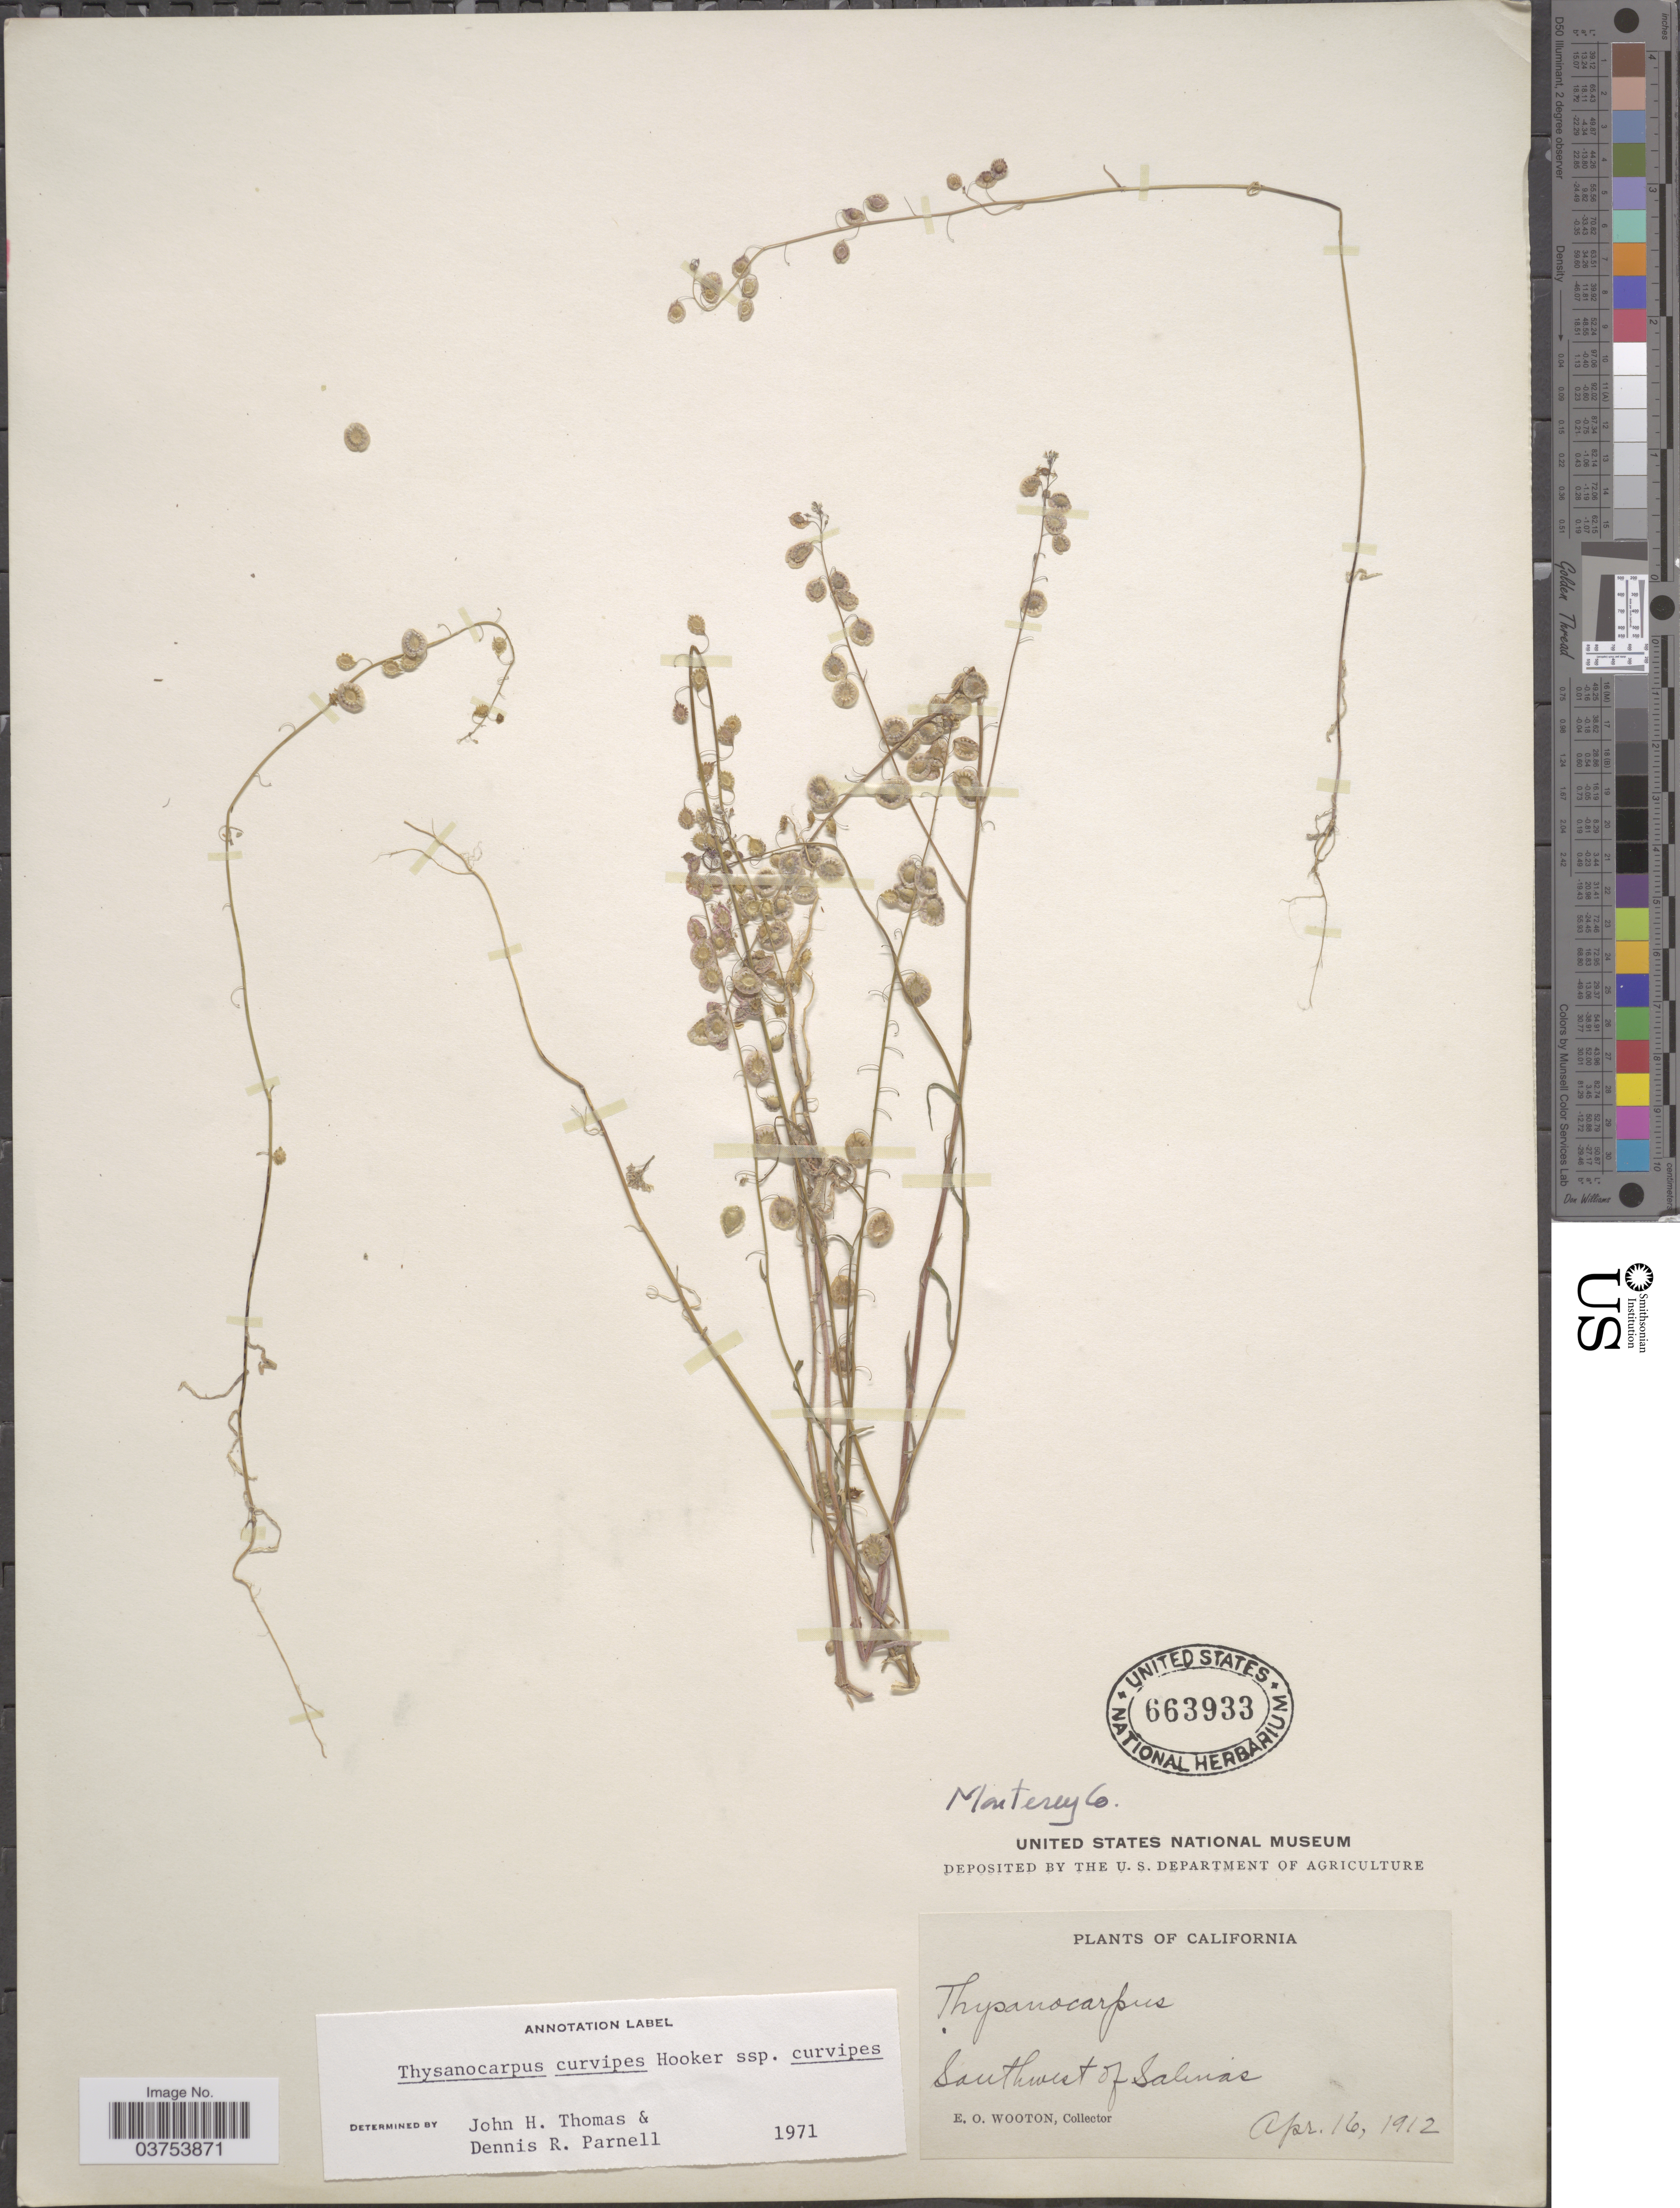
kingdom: Plantae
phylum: Tracheophyta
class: Magnoliopsida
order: Brassicales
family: Brassicaceae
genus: Thysanocarpus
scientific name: Thysanocarpus curvipes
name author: Hook.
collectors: E. O. Wooton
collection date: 1912-04-16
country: United States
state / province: California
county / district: Monterey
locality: Southwest of Salinas. Monterey Co.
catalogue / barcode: US 663933